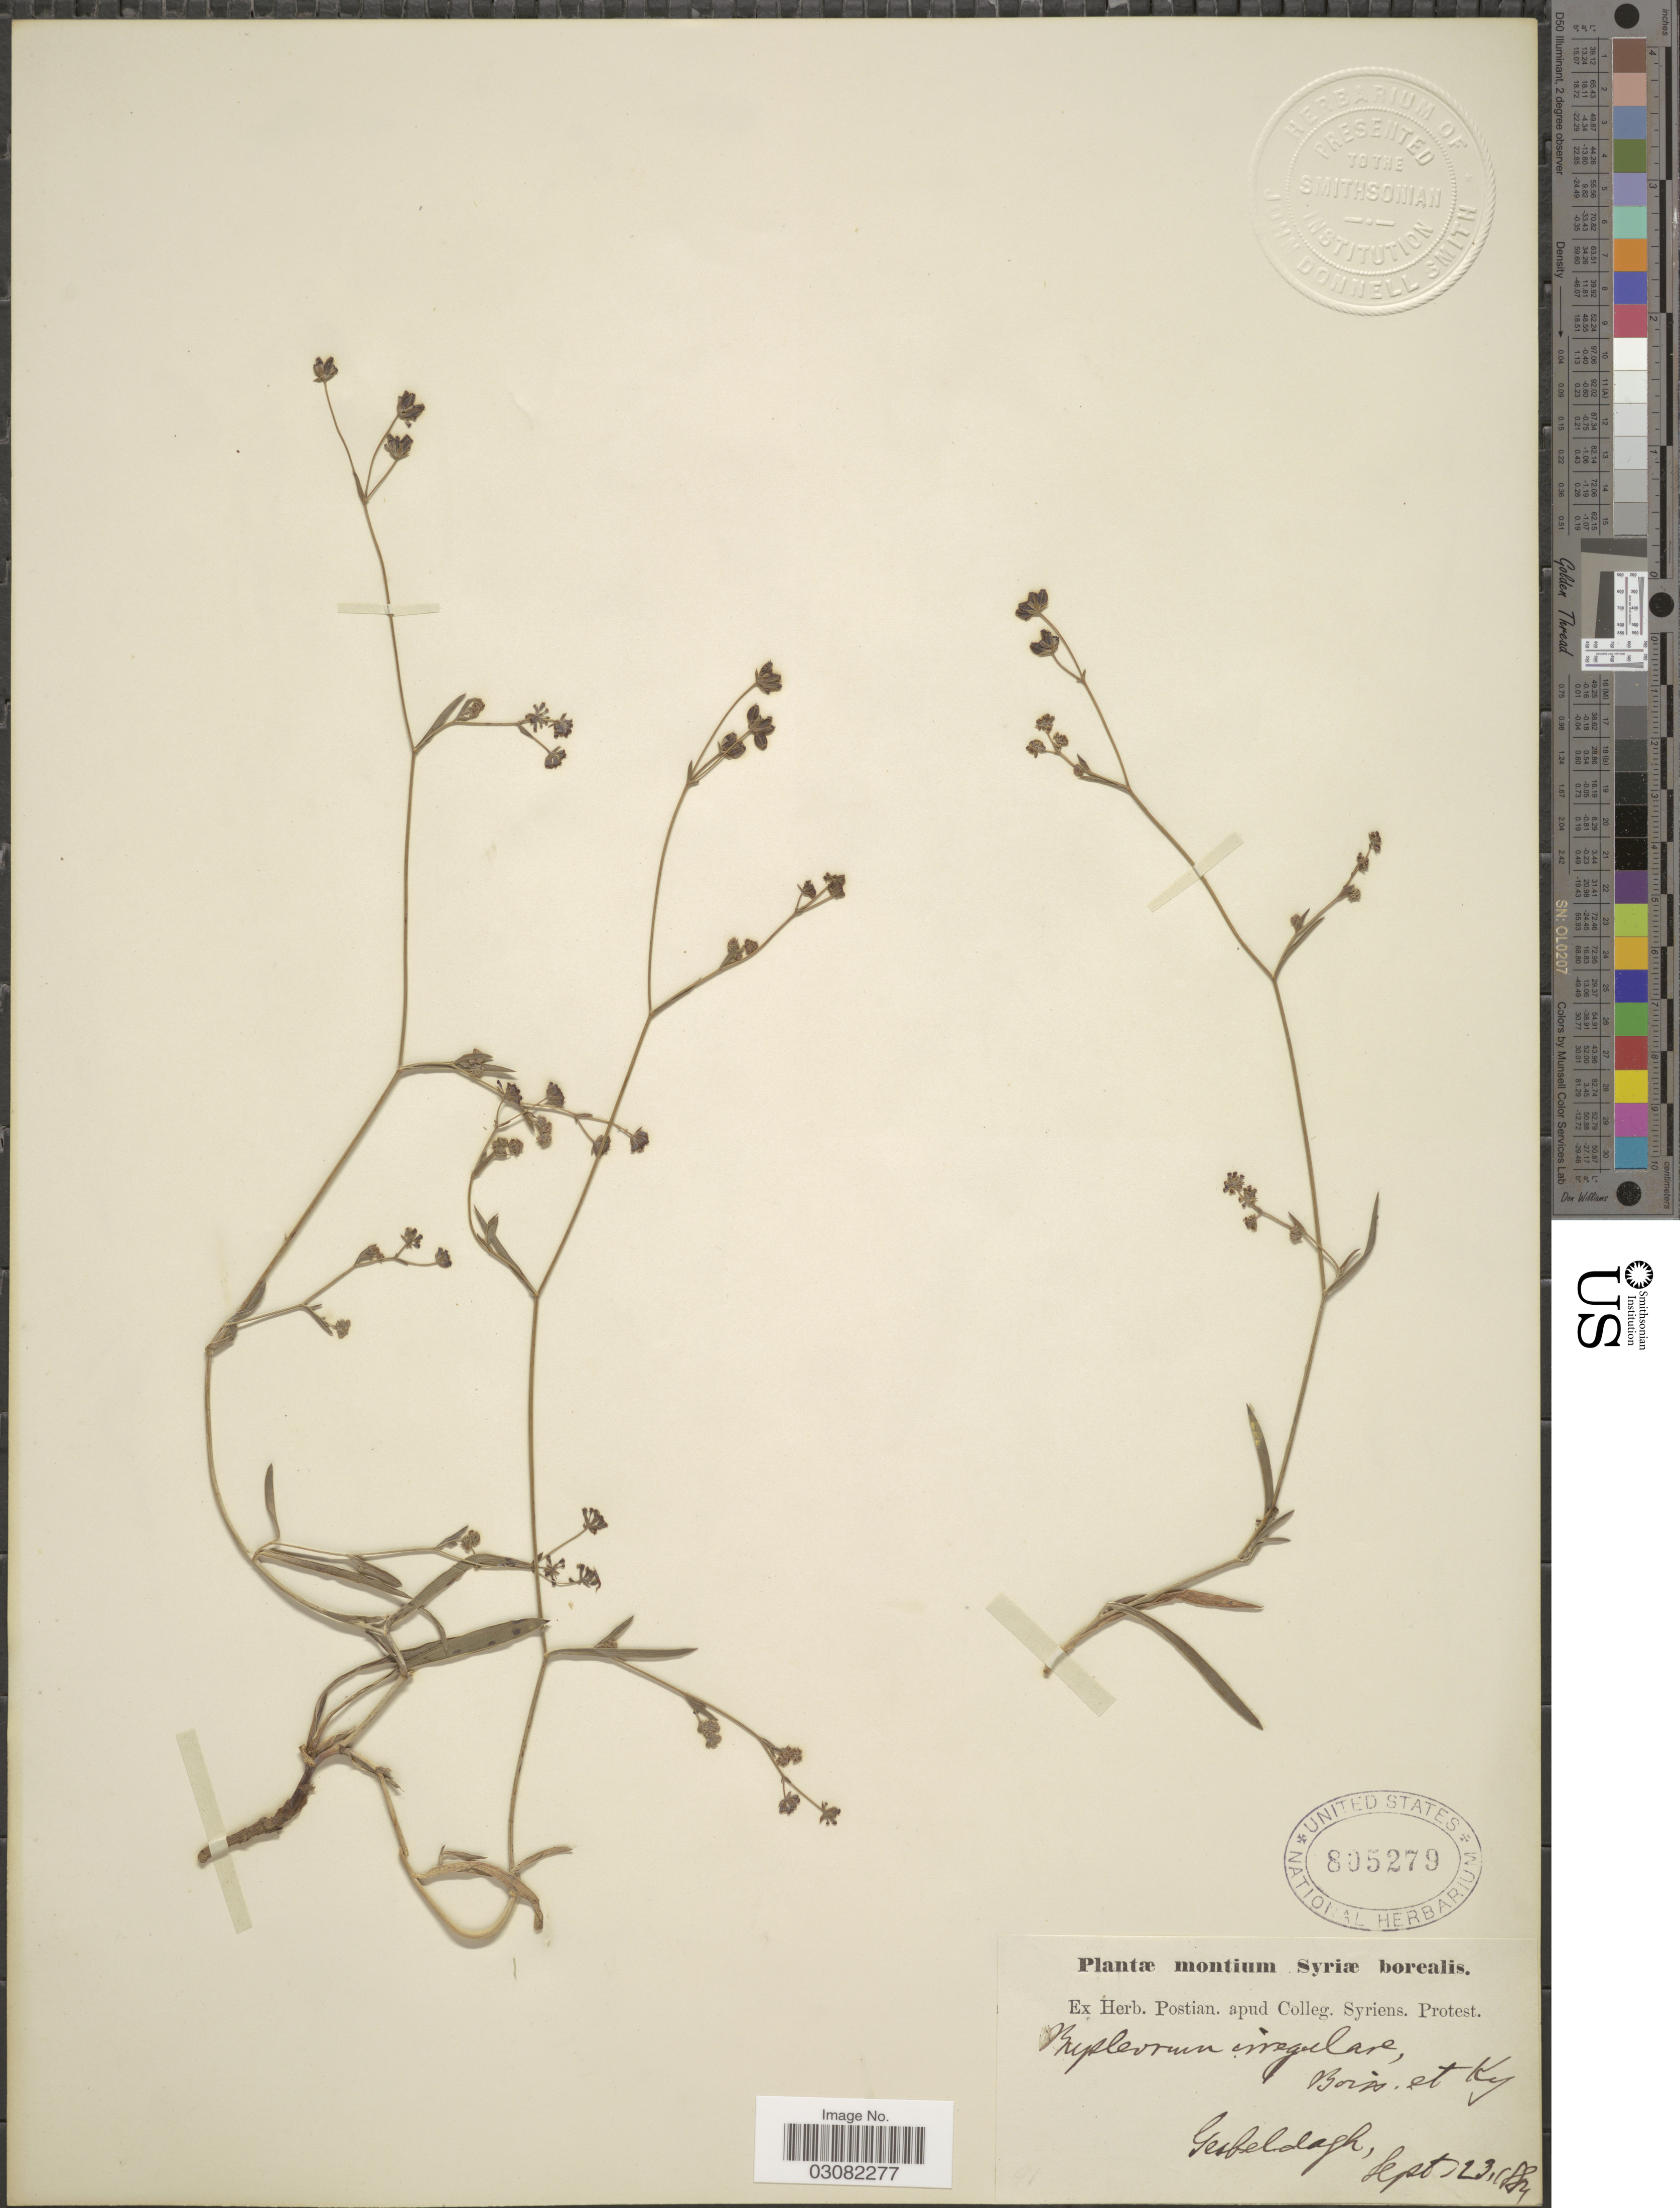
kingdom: Plantae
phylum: Tracheophyta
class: Magnoliopsida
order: Apiales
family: Apiaceae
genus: Bupleurum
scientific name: Bupleurum irregulare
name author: Boiss. & Kotschy in Boiss.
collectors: ex herb. Postian. apud Colleg. Syriens. Protest. USE "Fannie P. A. Shepard" (10308853) AS PRIMARY COLLECTOR INSTEAD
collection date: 1884-09-23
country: Syria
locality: Montium Syriæ borealis. Gesbeldagh.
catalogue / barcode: US 805279